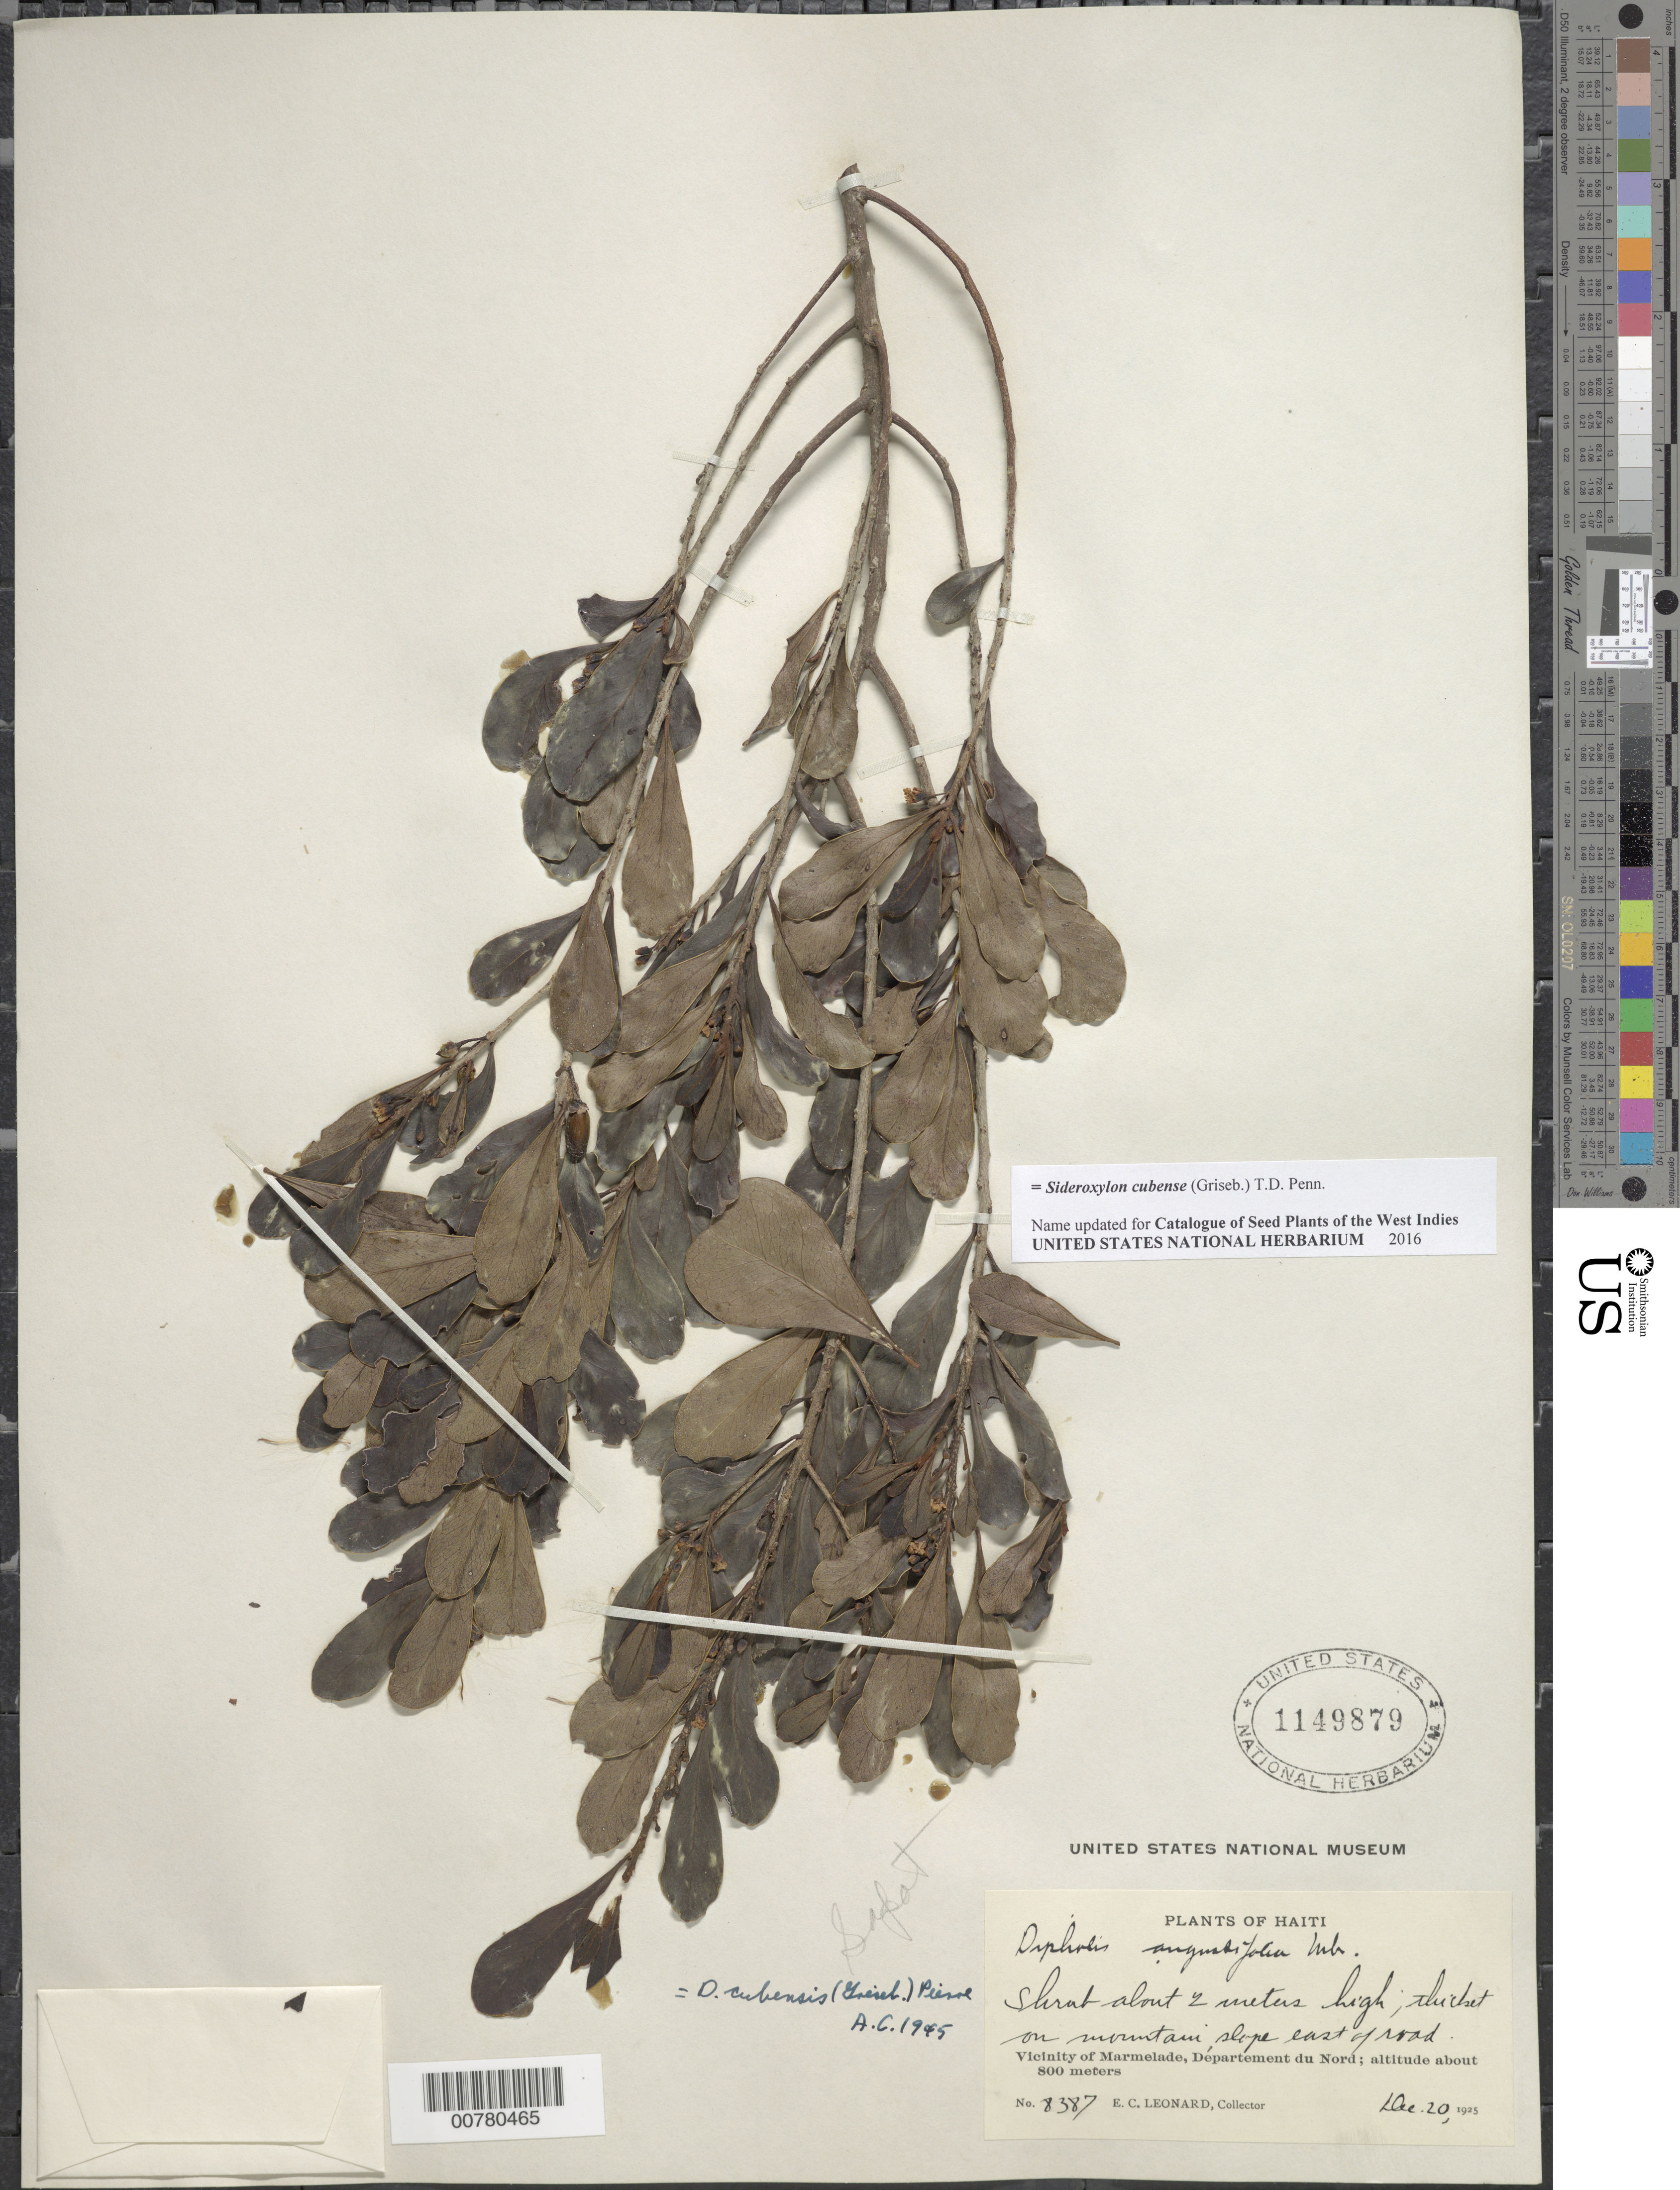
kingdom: Plantae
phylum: Tracheophyta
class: Magnoliopsida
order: Ericales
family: Sapotaceae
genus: Sideroxylon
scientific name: Sideroxylon cubense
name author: (Griseb.) T.D. Penn.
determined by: Cronquist, A. J.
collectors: E. C. Leonard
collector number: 8387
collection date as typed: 20 Dec 1925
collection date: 1925-12-20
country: Haiti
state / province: Nord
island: Hispaniola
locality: Vicinity of Marmelade, east of road.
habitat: Thicket on mountain slope.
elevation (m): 800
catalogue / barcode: US 1149879